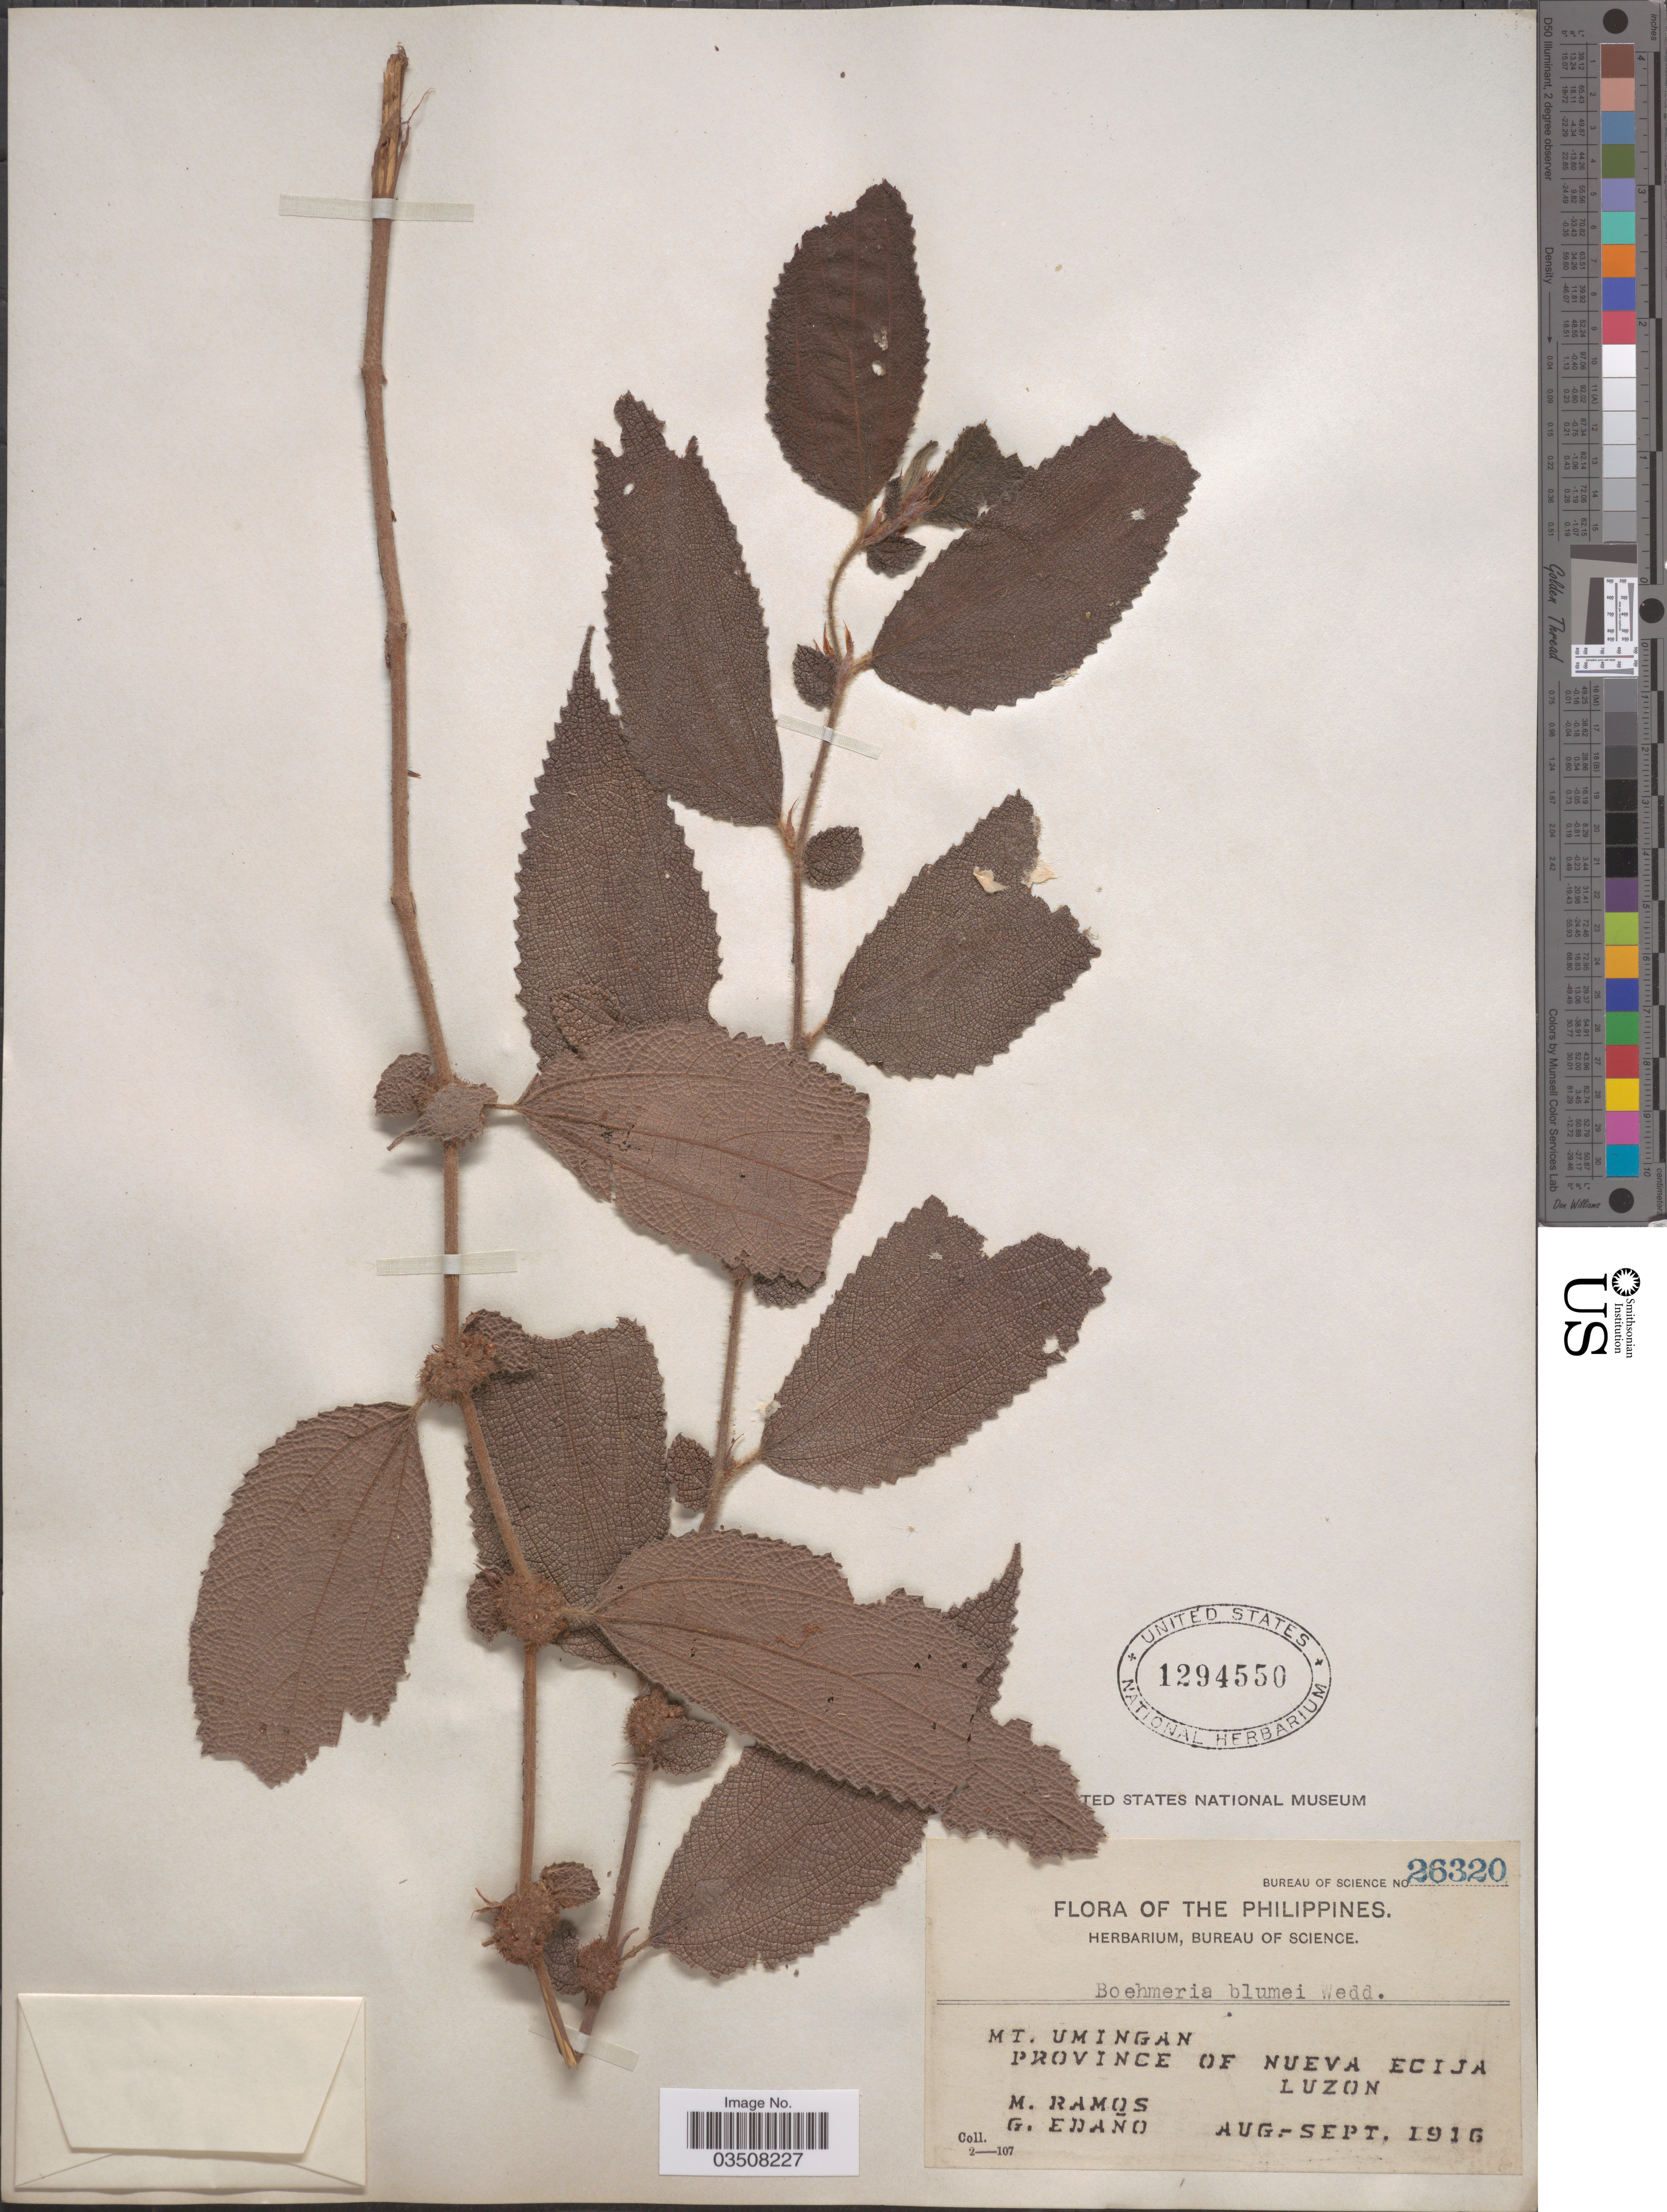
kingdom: Plantae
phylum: Tracheophyta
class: Magnoliopsida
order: Rosales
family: Urticaceae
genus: Boehmeria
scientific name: Boehmeria blumei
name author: Wedd.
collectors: M. Ramos & G. Edaño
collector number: Bureau of Science 26320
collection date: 1916-08/1916-09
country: Philippines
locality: Mt. Umingan, Province of Nueva Ecija, Luzon.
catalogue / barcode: US 1294550